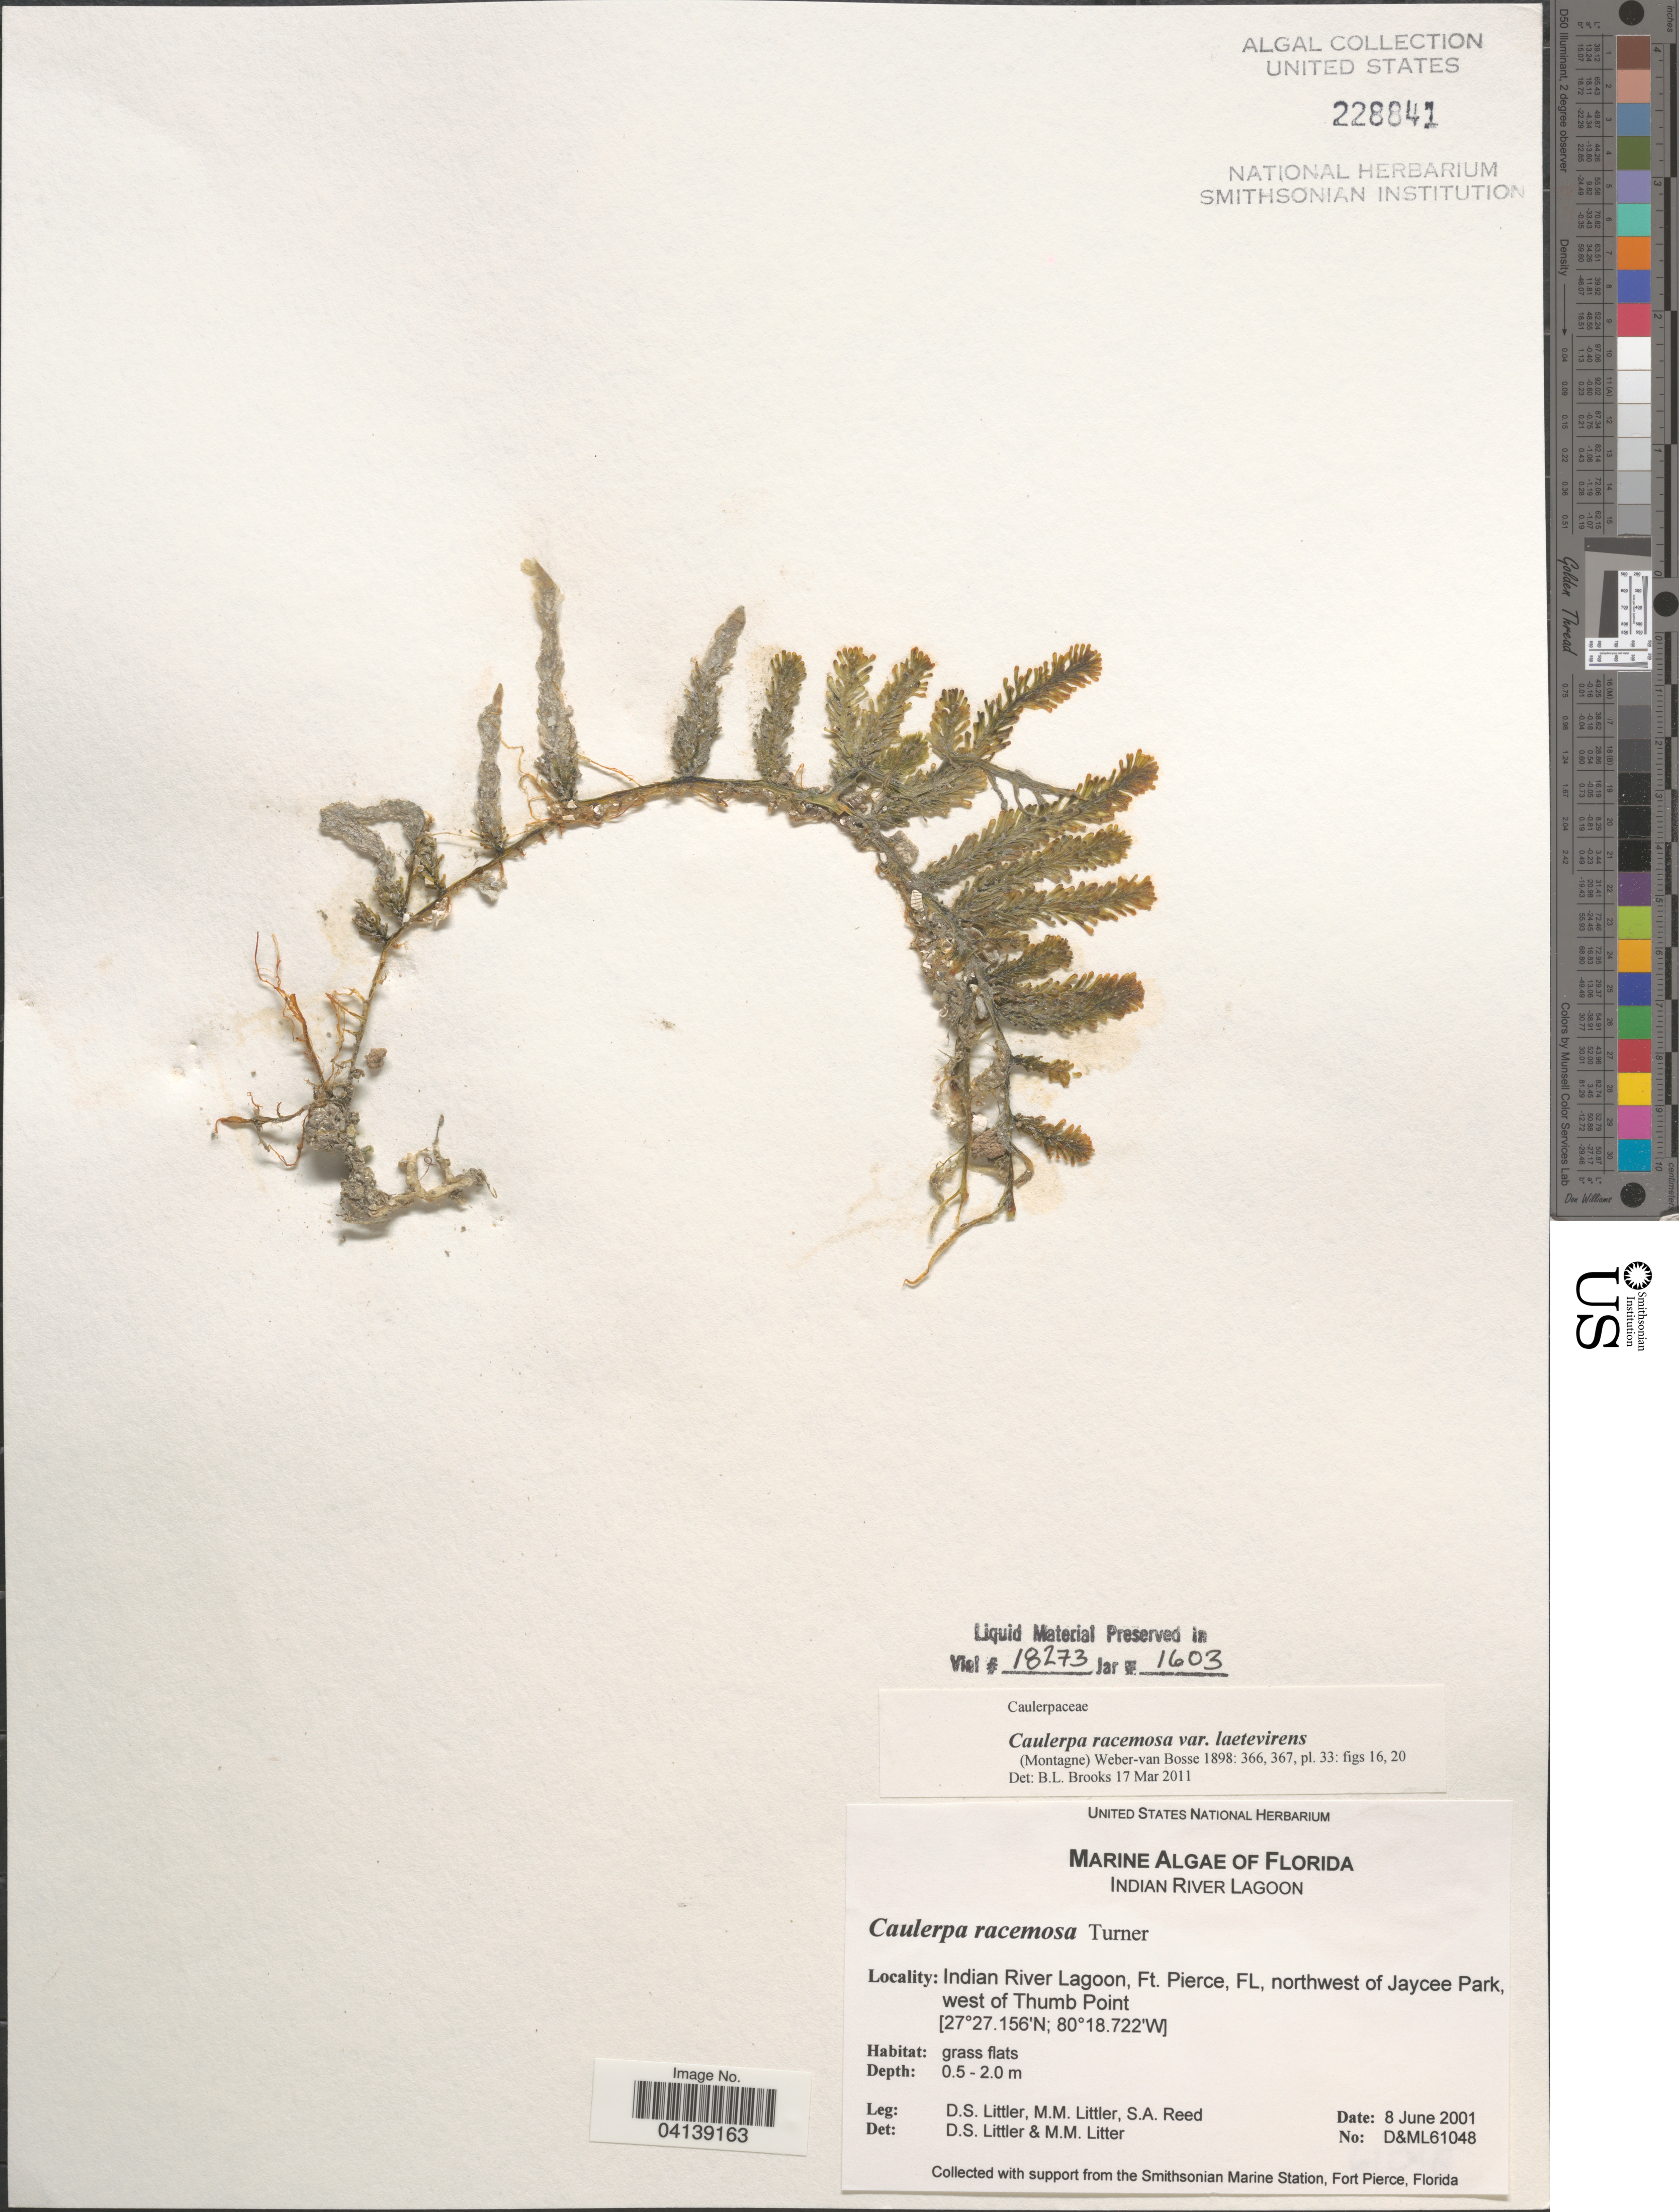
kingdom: Plantae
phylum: Chlorophyta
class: Ulvophyceae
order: Bryopsidales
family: Caulerpaceae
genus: Caulerpa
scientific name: Caulerpa racemosa var. laetevirens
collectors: D. S. Littler & S. Reed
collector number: D&ML61048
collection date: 2001-06-08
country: United States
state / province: Florida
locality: Indian River Lagoon, Ft. Pierce, northwest of Jaycee Park, west of Thumb Point.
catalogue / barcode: US 228841